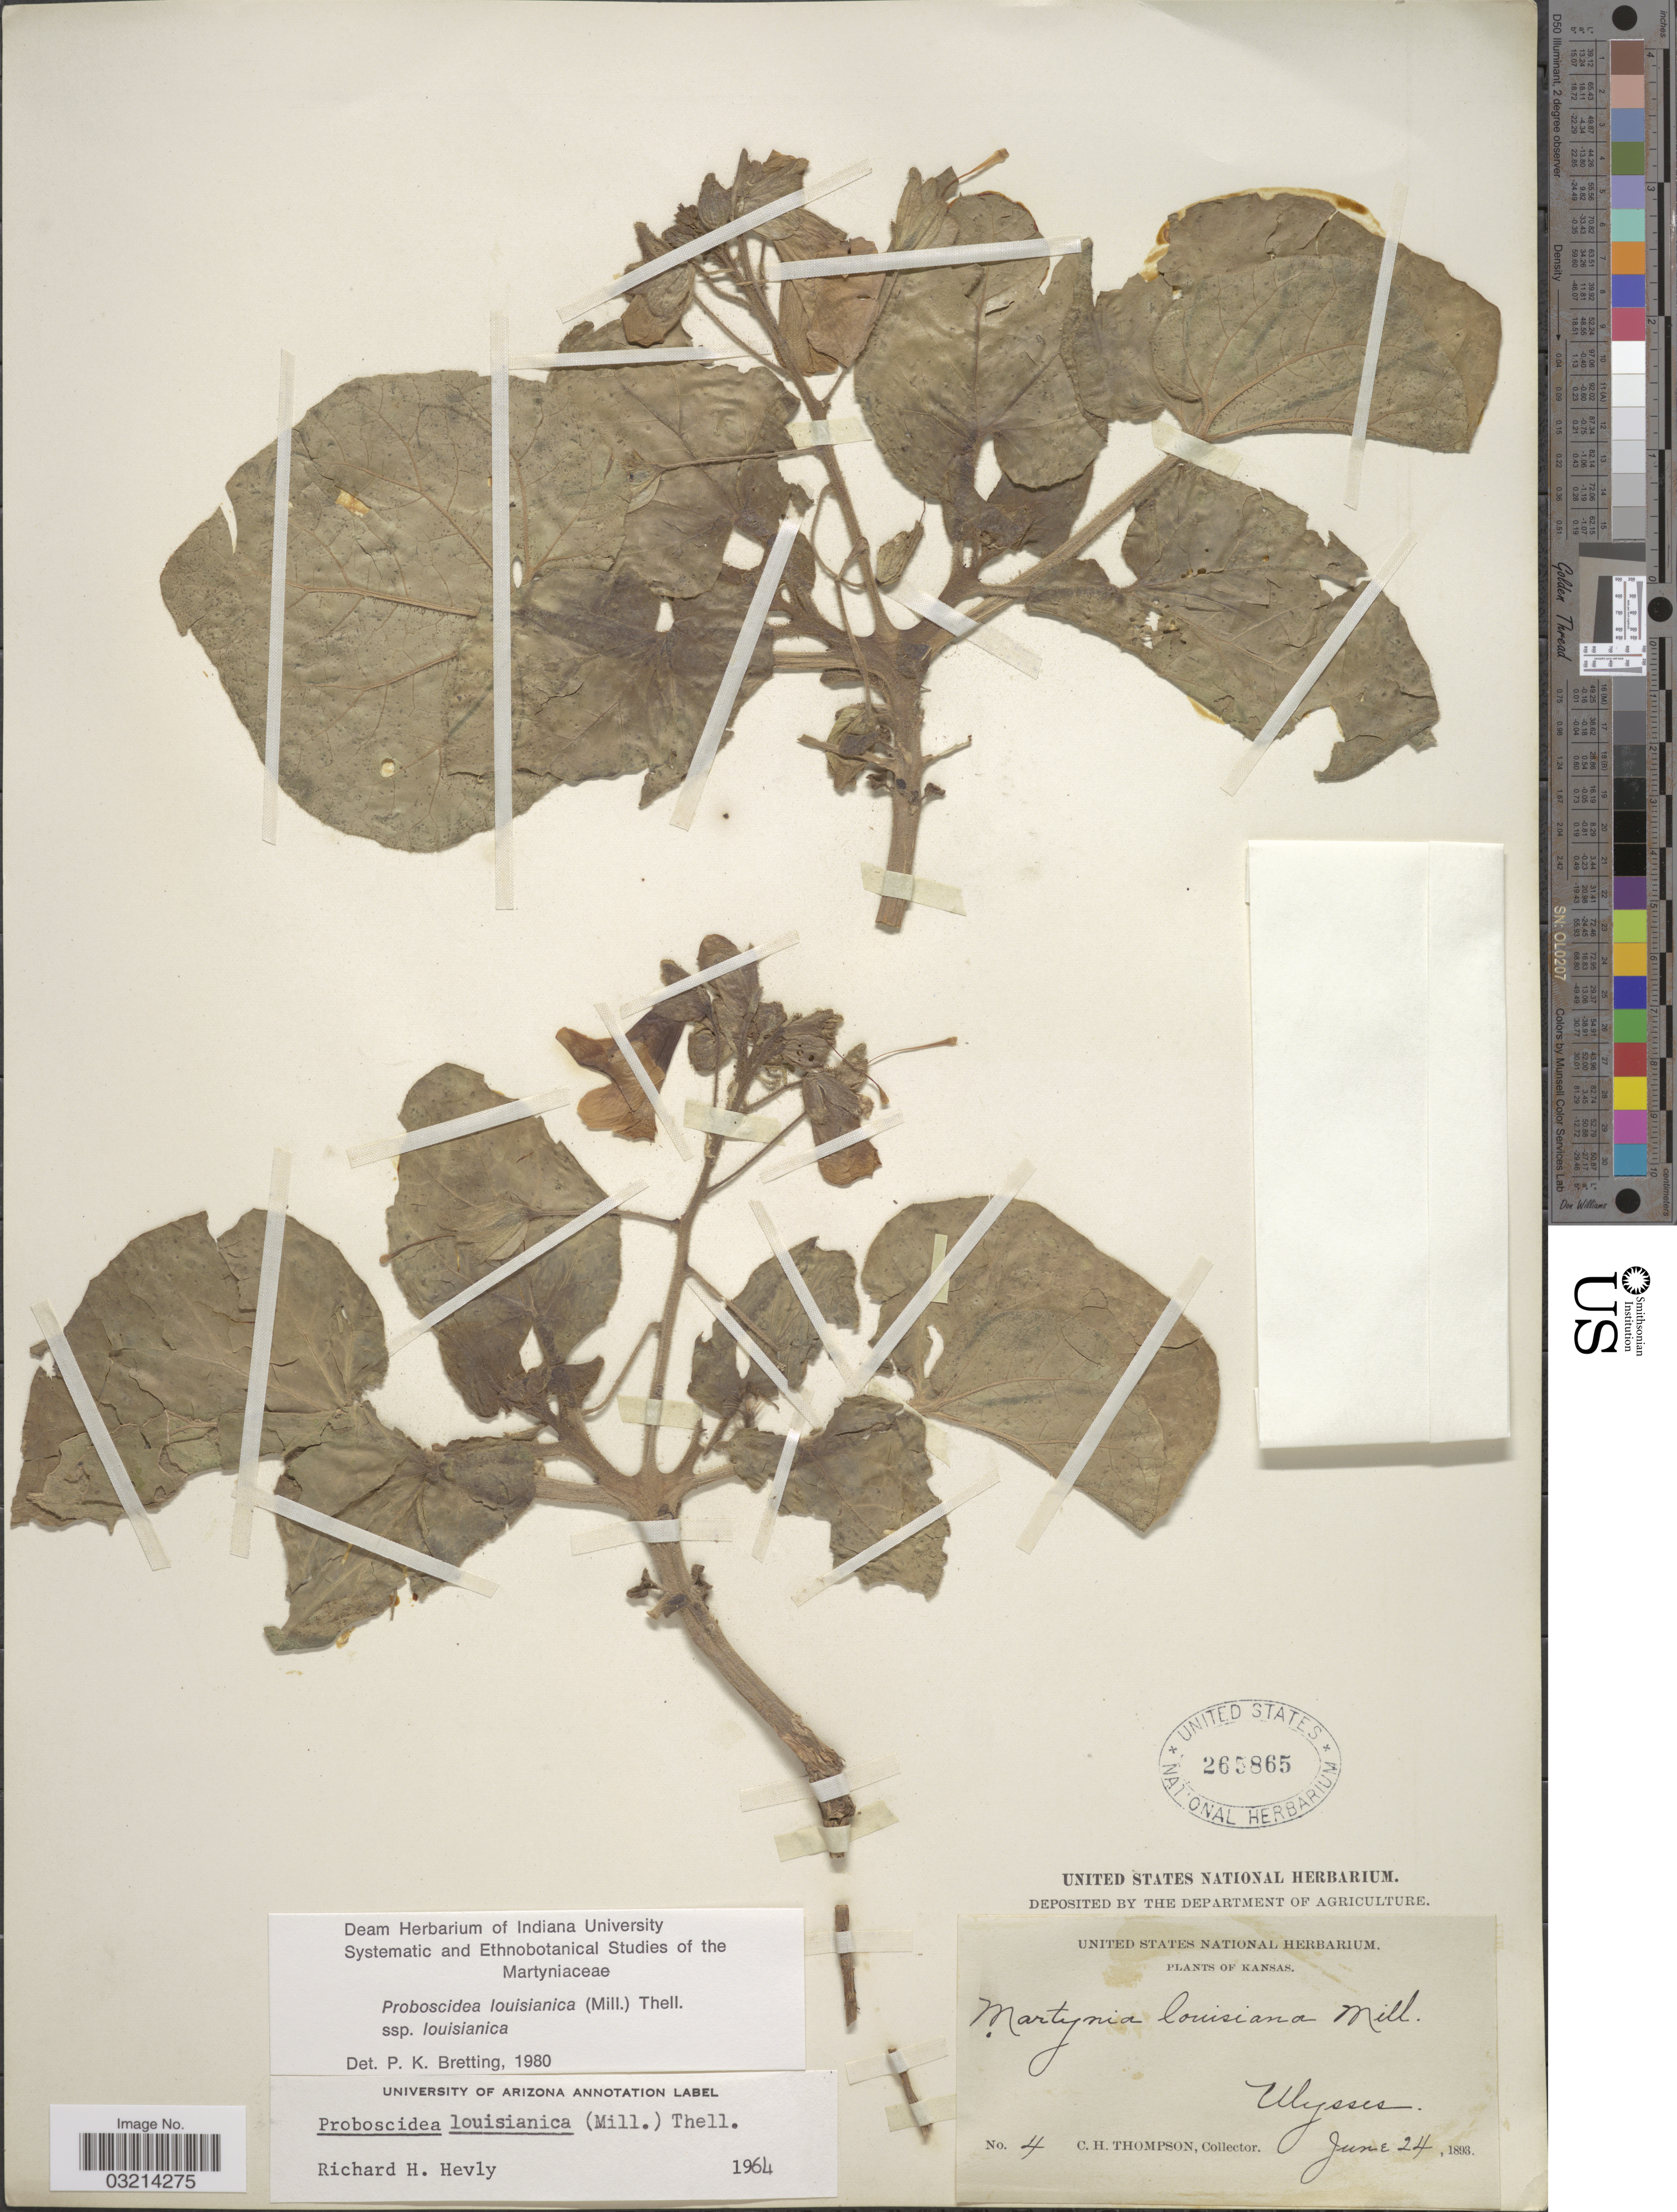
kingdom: Plantae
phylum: Tracheophyta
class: Magnoliopsida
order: Lamiales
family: Martyniaceae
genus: Proboscidea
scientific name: Proboscidea louisianica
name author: Thell.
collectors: C. H. Thompson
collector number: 4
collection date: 1893-06-24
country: United States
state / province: Kansas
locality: Ulysses.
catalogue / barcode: US 265865